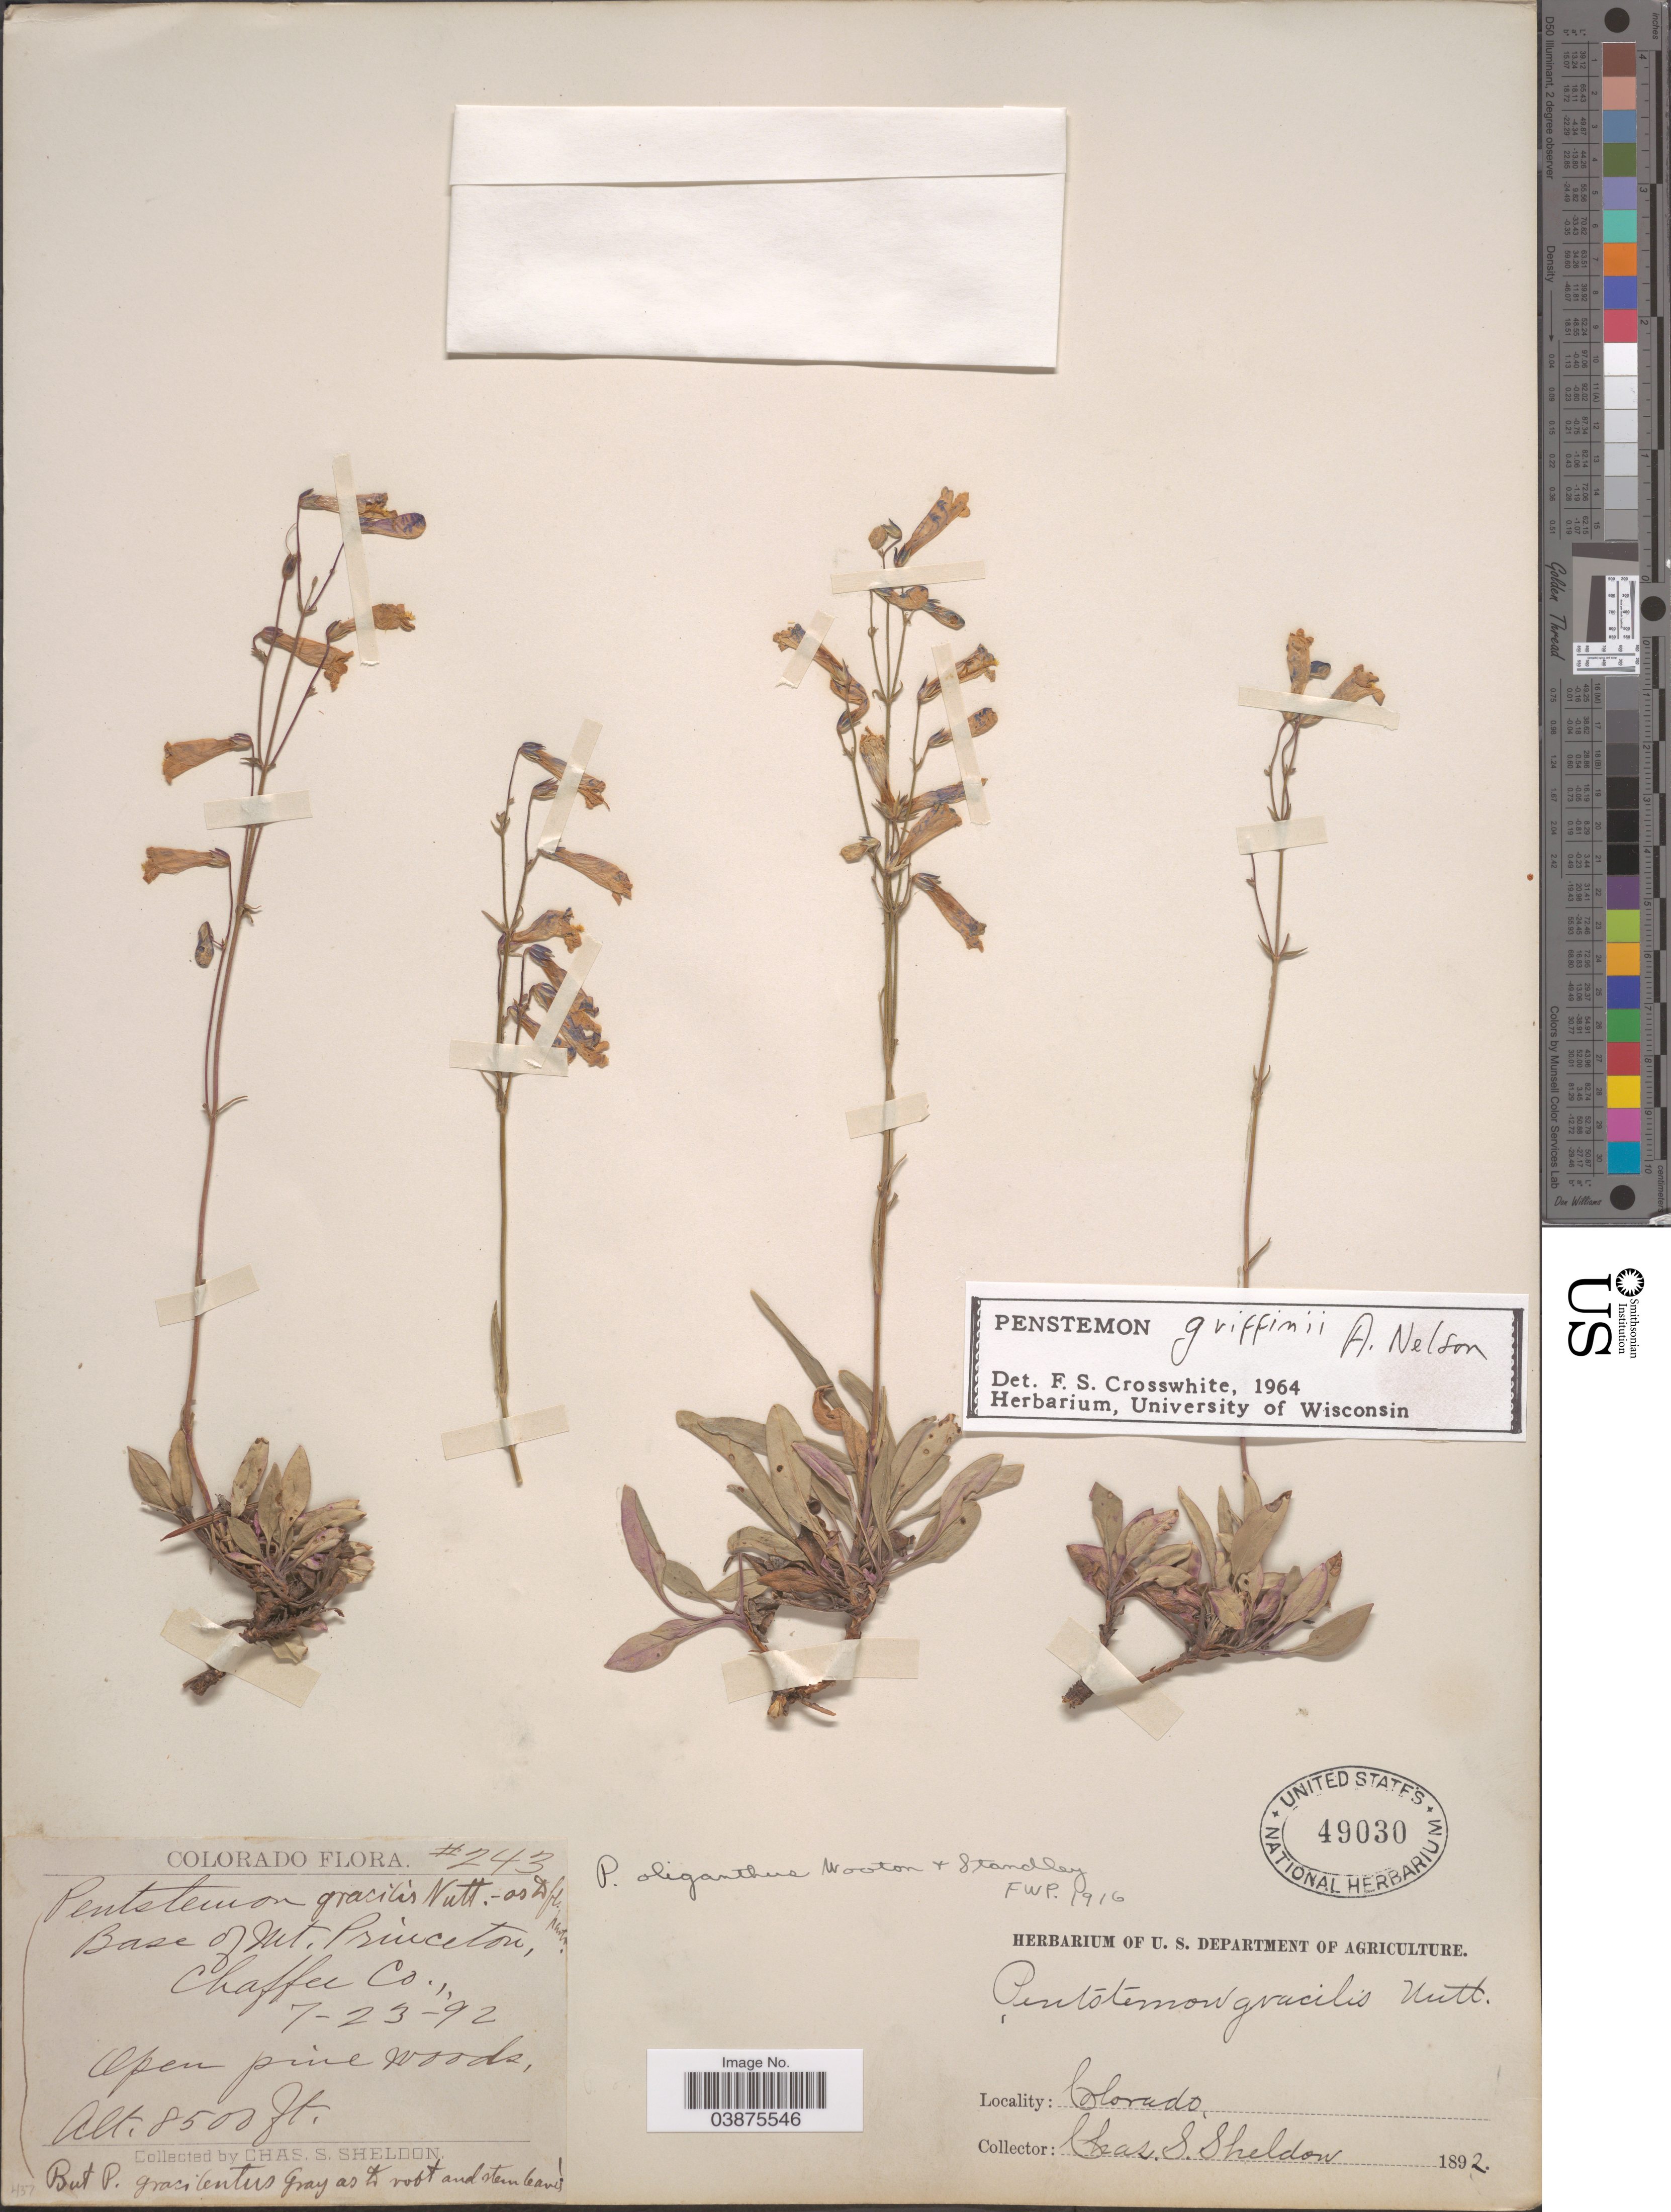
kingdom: Plantae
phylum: Tracheophyta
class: Magnoliopsida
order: Lamiales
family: Plantaginaceae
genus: Penstemon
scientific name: Penstemon griffinii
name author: A. Nelson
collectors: C. S. Sheldon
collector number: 243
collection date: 1892-07-23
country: United States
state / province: Colorado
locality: Base of Mt. Princeton, Chaffee Co.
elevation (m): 2591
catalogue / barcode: US 49030